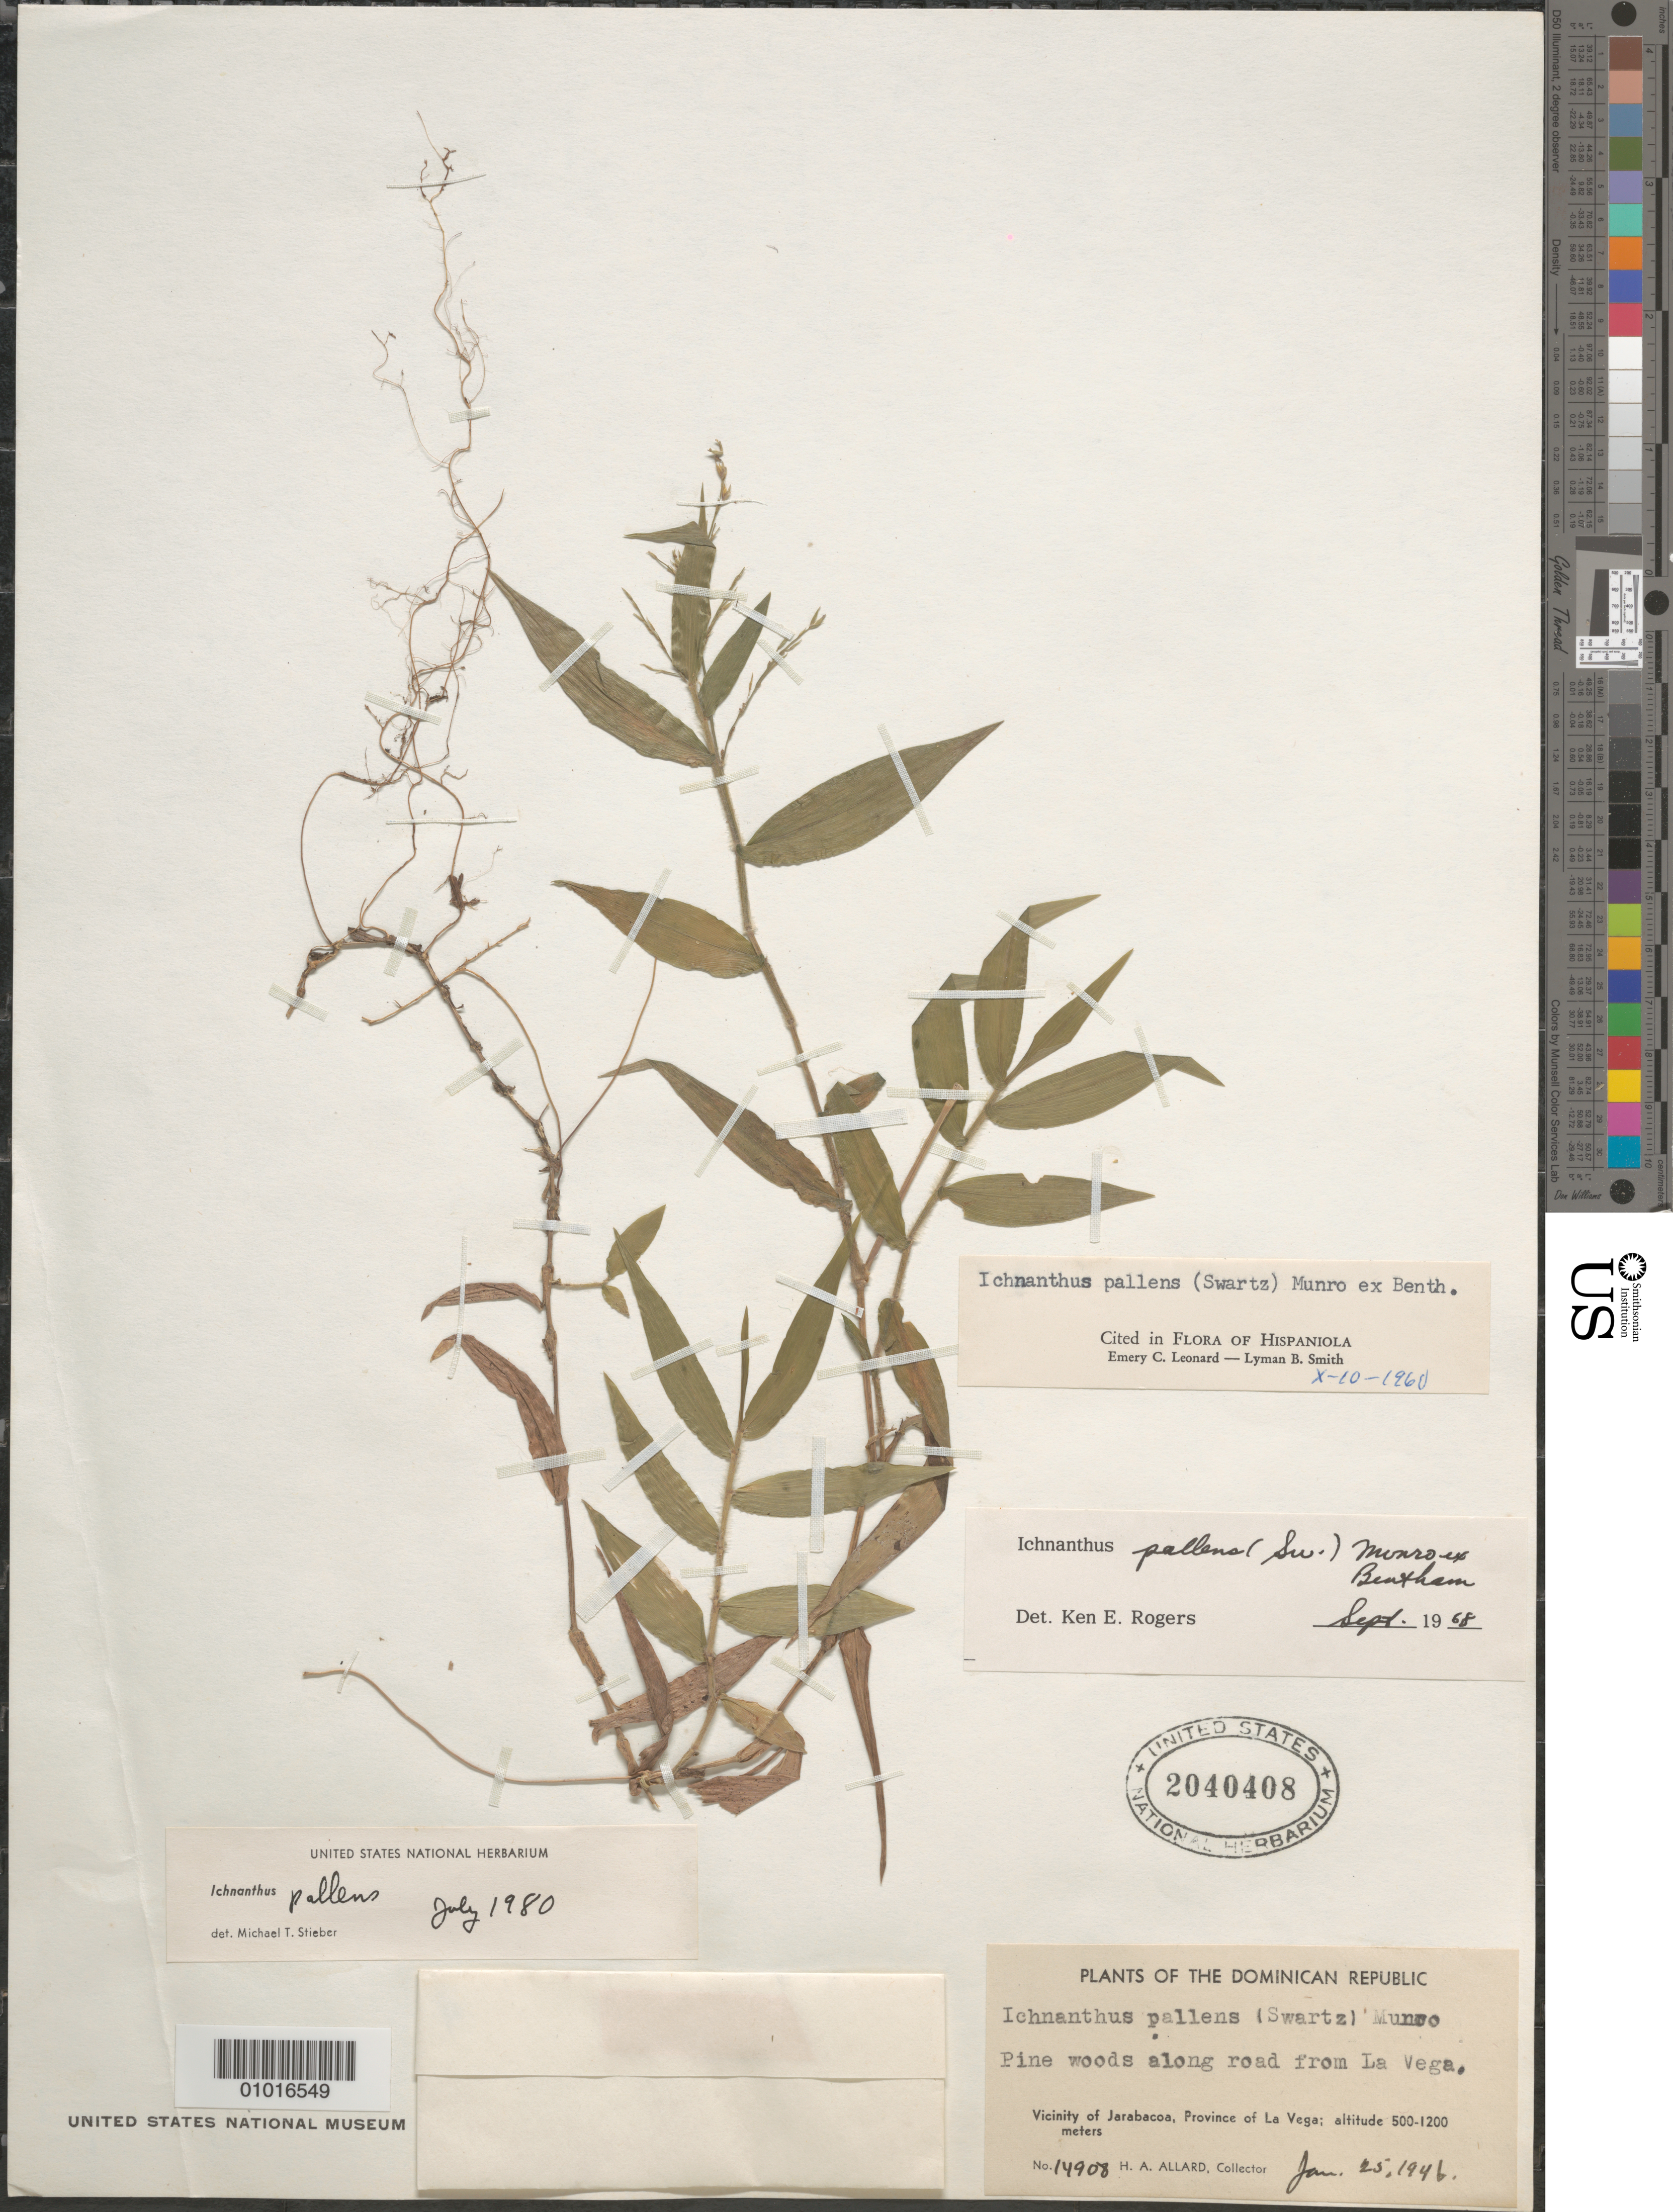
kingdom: Plantae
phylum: Tracheophyta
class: Liliopsida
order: Poales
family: Poaceae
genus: Ichnanthus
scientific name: Ichnanthus pallens var. pallens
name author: (Sw.) Munro ex Benth.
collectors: H. A. Allard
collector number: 14908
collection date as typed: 25 Jan 1946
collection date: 1946-01-25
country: Dominican Republic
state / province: La Vega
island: Hispaniola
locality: Vicinity of Jarabacoa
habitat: pine woods along road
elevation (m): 500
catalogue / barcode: US 2040408